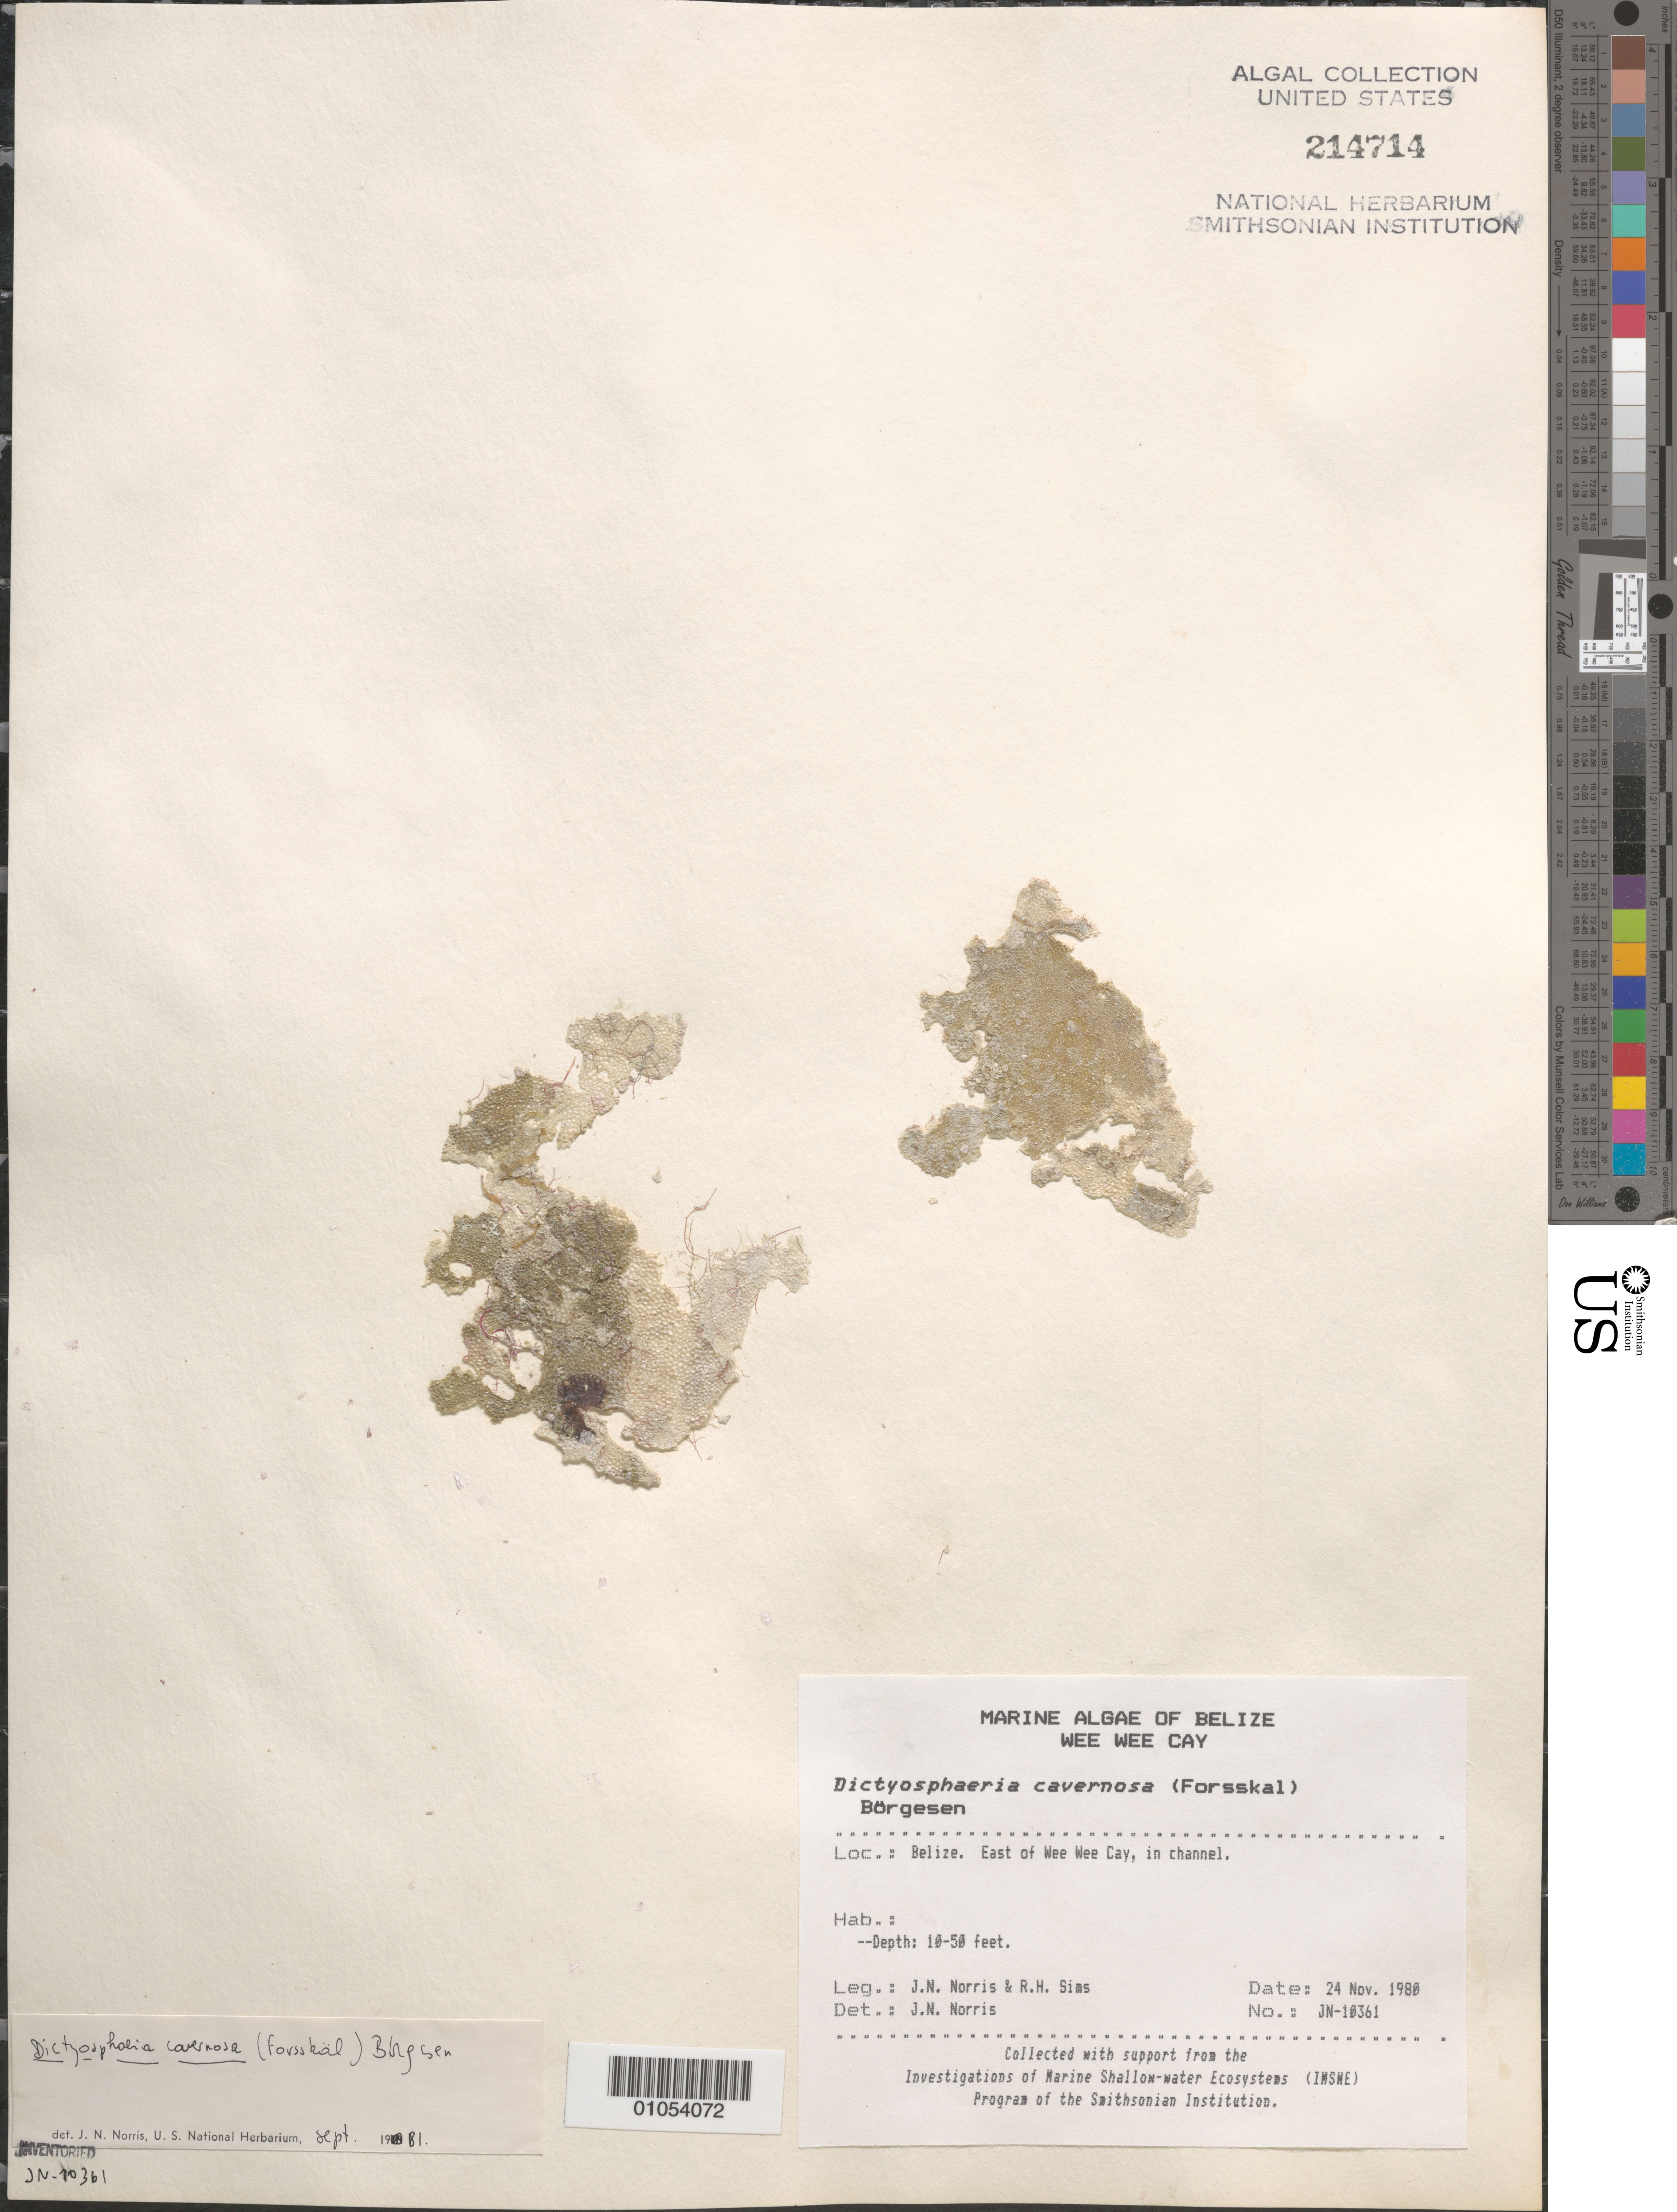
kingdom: Plantae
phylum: Chlorophyta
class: Ulvophyceae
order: Siphonocladales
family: Siphonocladaceae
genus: Dictyosphaeria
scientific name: Dictyosphaeria cavernosa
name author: (Forssk.) Børgesen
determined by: Norris, James N.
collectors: J. N. Norris & R. H. Sims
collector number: JN-10361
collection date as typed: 24 Nov 1980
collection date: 1980-11-24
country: Belize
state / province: Stann Creek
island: Wee Wee Cay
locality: East of Wee Wee Cay, in channel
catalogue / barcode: US 214714